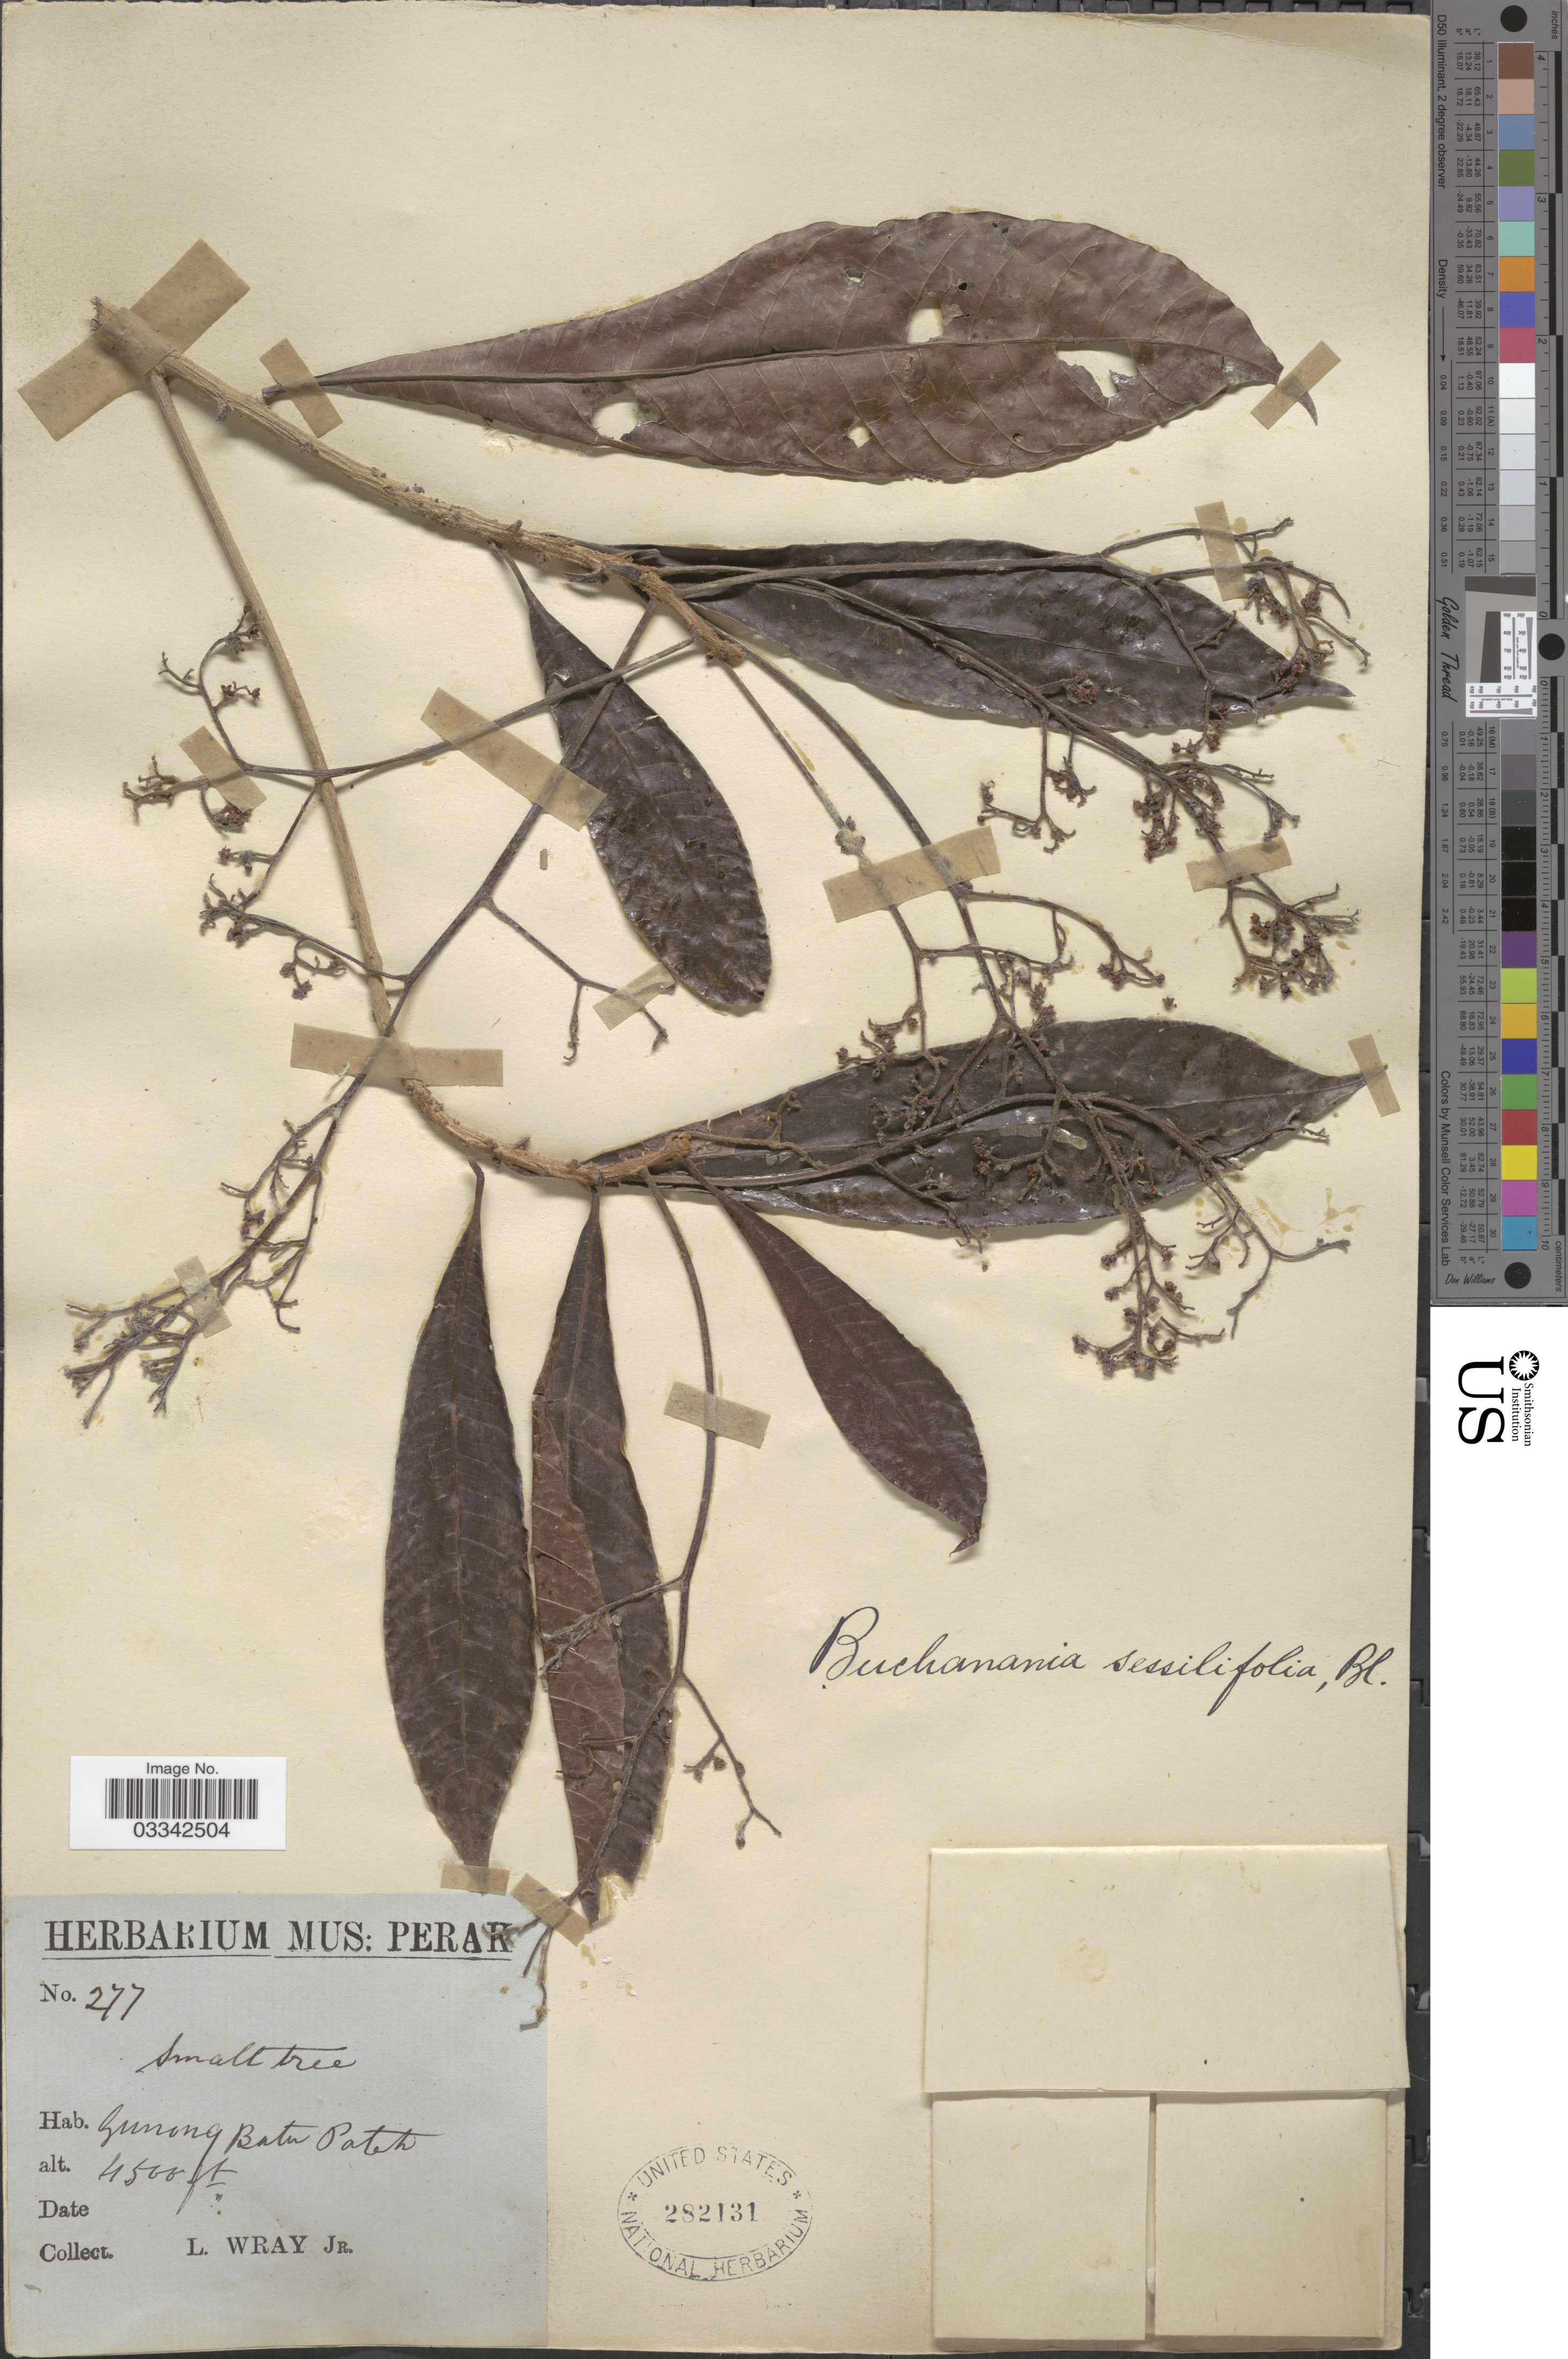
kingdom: Plantae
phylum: Tracheophyta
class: Magnoliopsida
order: Sapindales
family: Anacardiaceae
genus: Buchanania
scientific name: Buchanania sessilifolia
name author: Blume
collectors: L. Wray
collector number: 277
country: Malaysia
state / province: Perak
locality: Gunung Batu Pateh.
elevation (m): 1372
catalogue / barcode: US 282131